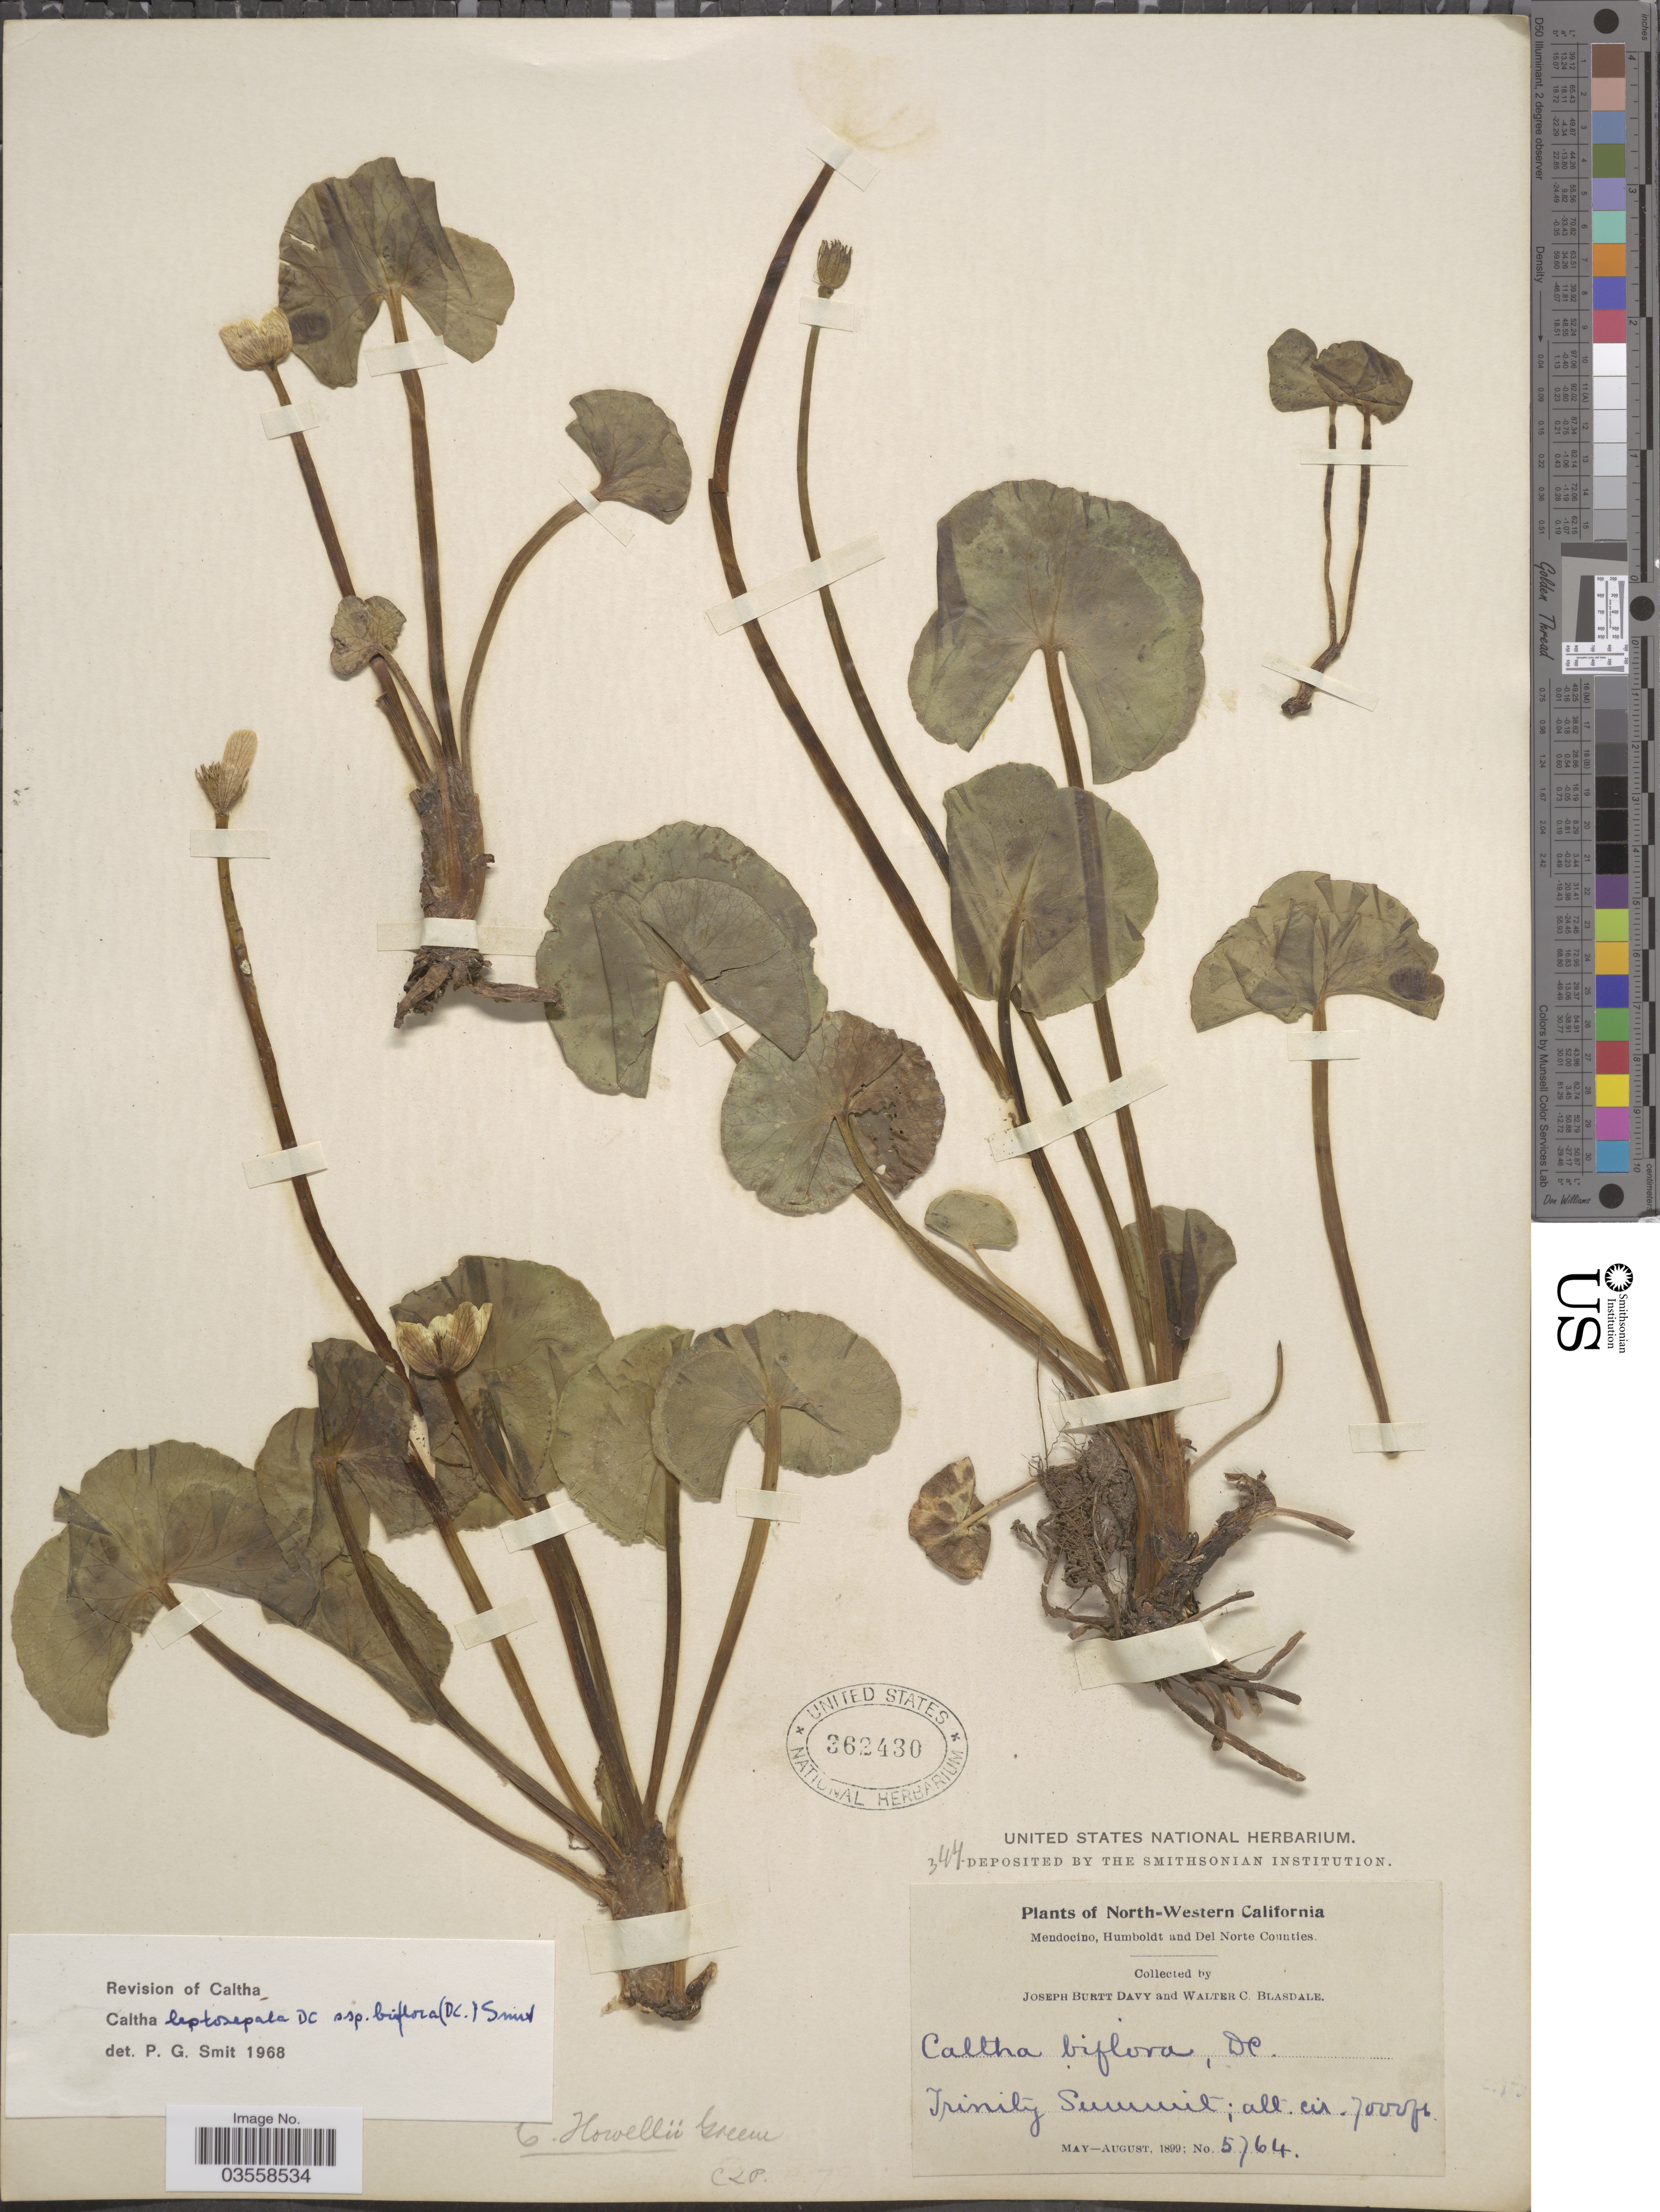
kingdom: Plantae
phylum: Tracheophyta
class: Magnoliopsida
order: Ranunculales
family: Ranunculaceae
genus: Caltha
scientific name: Caltha leptosepala subsp. biflora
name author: DC.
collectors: J. Burtt Davy & W. Blasdale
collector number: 5764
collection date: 1899-05/1899-08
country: United States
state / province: California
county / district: Mendocino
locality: North-Western California. Mendocino, Humboldt and Del Norte Counties. Trinity Summit.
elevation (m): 2134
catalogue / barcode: US 362430